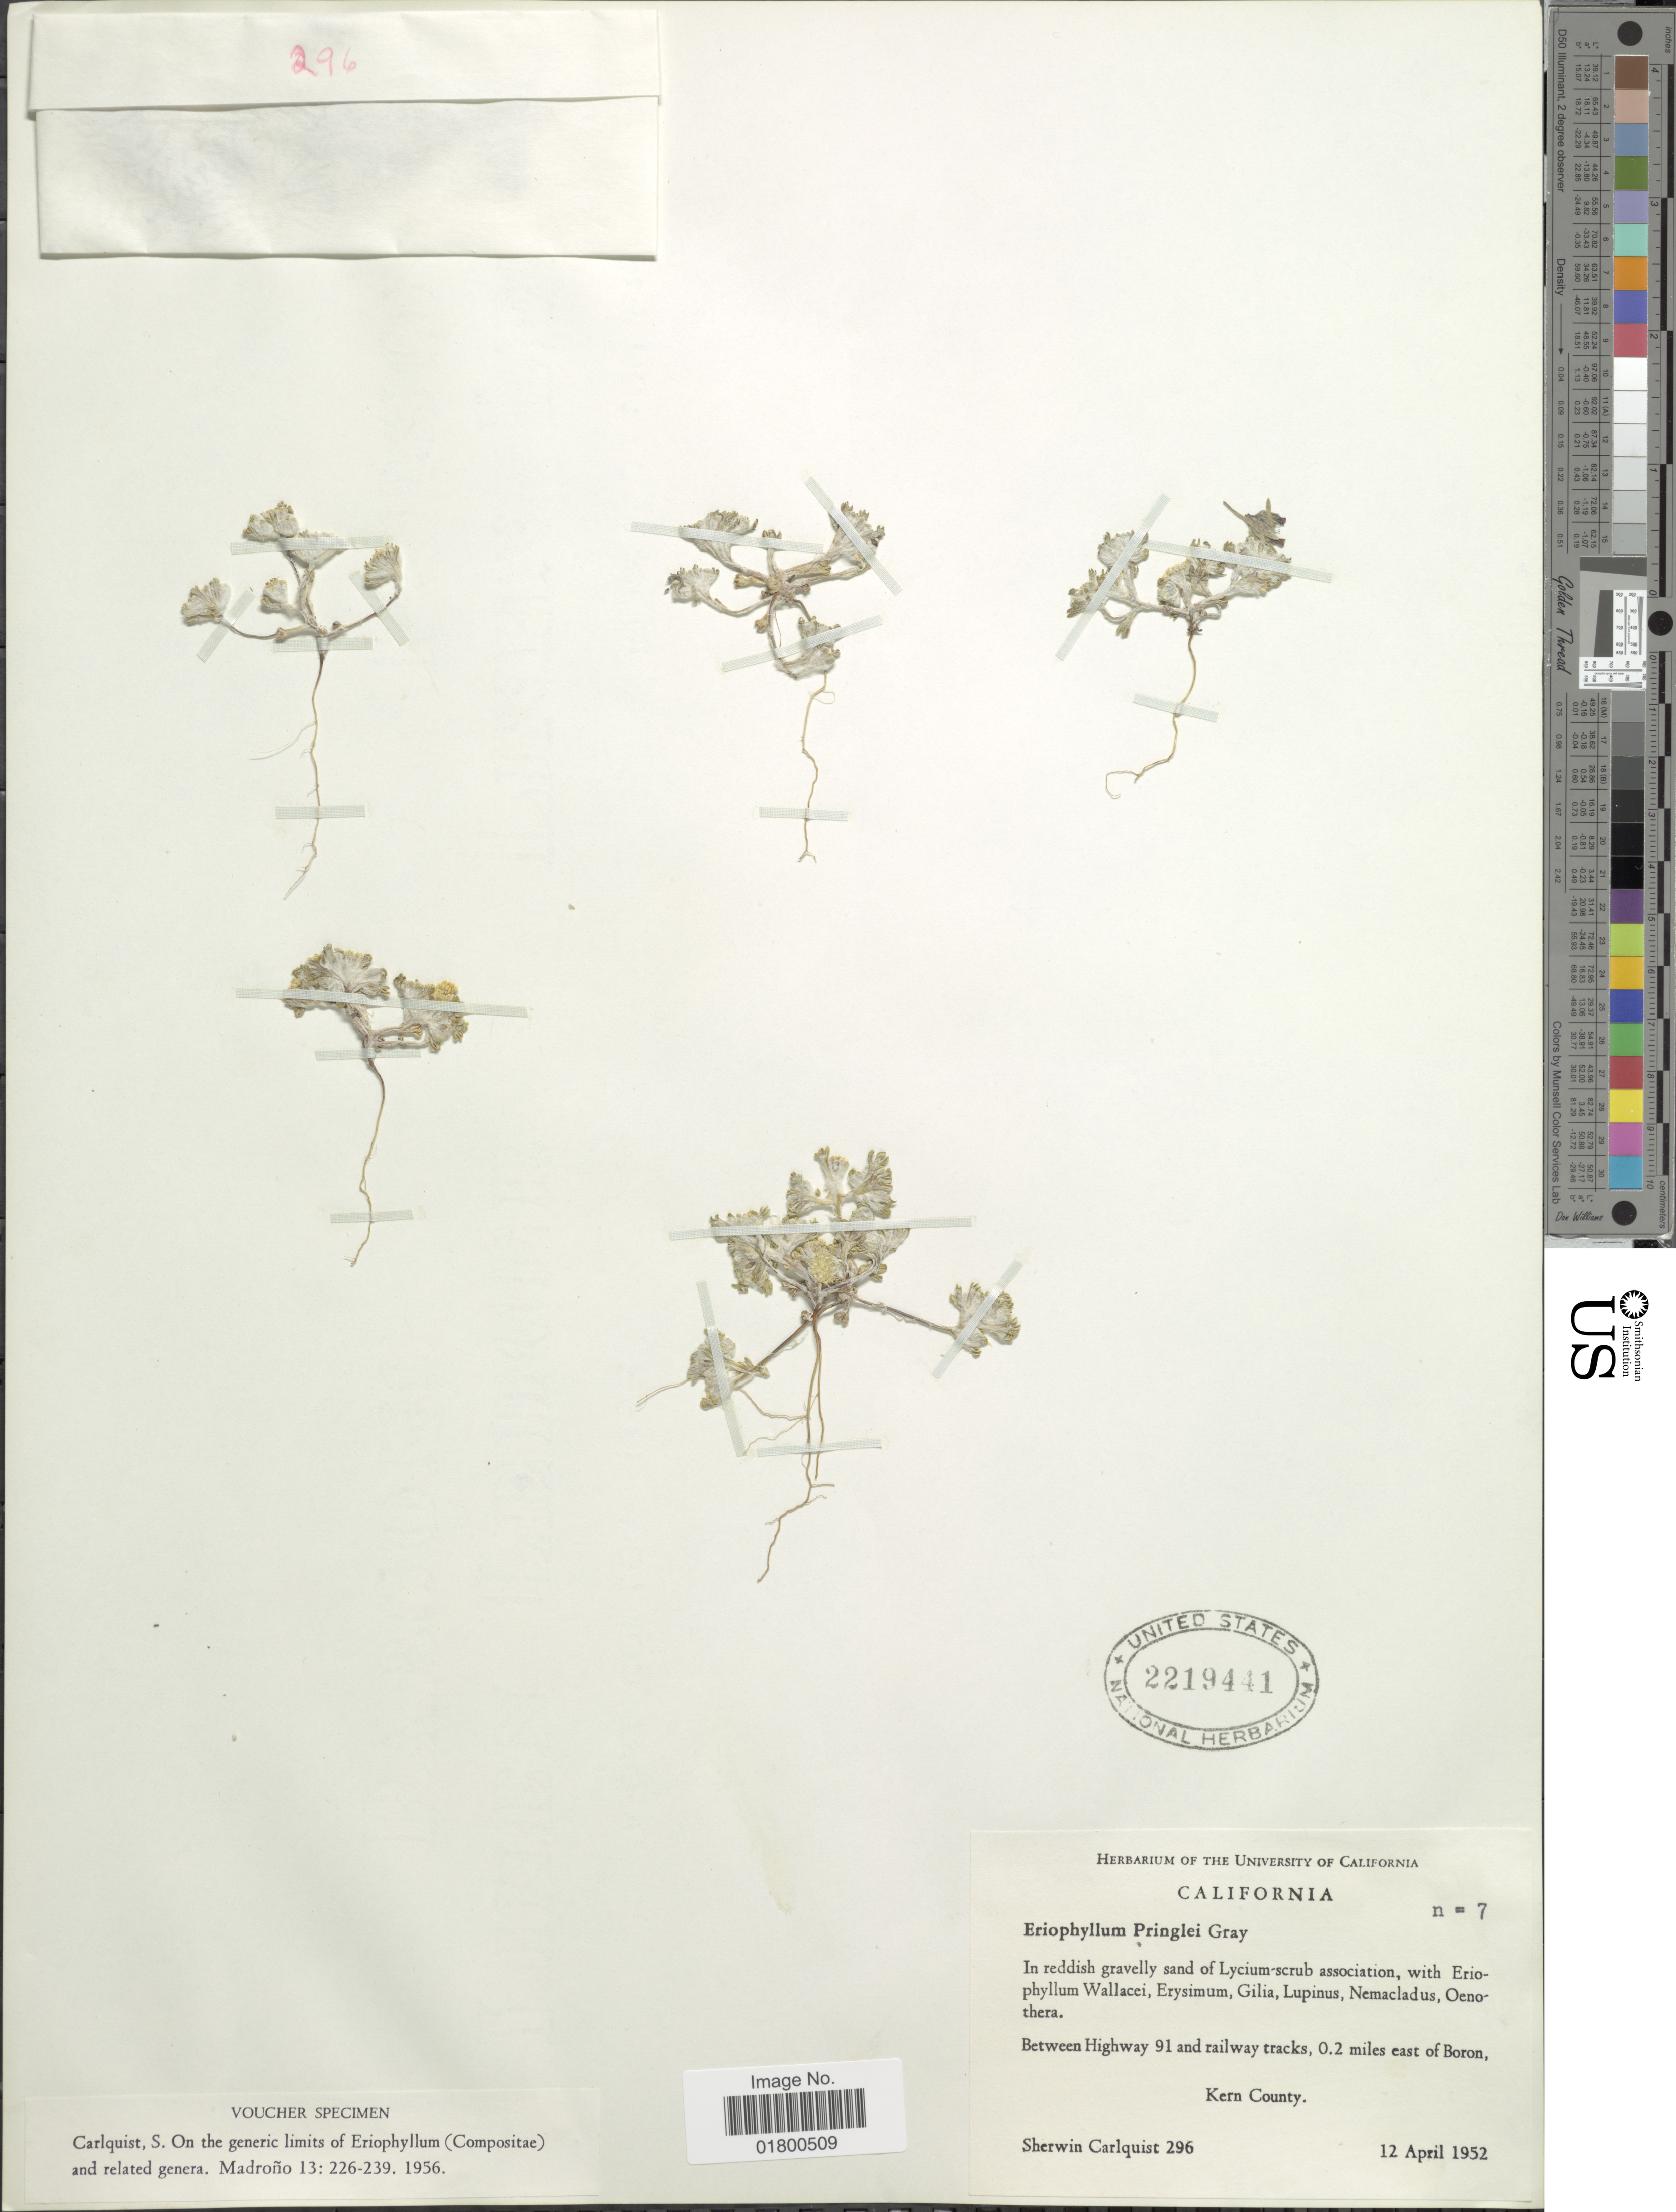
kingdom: Plantae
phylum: Tracheophyta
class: Magnoliopsida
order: Asterales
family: Asteraceae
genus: Eriophyllum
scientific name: Eriophyllum pringlei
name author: A. Gray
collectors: S. Carlquist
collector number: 296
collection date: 1952-04-12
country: United States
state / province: California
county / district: Kern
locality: Between Highway 91 and railway tracks, 0.2 miles east of Boron, Kern County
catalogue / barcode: US 2219441